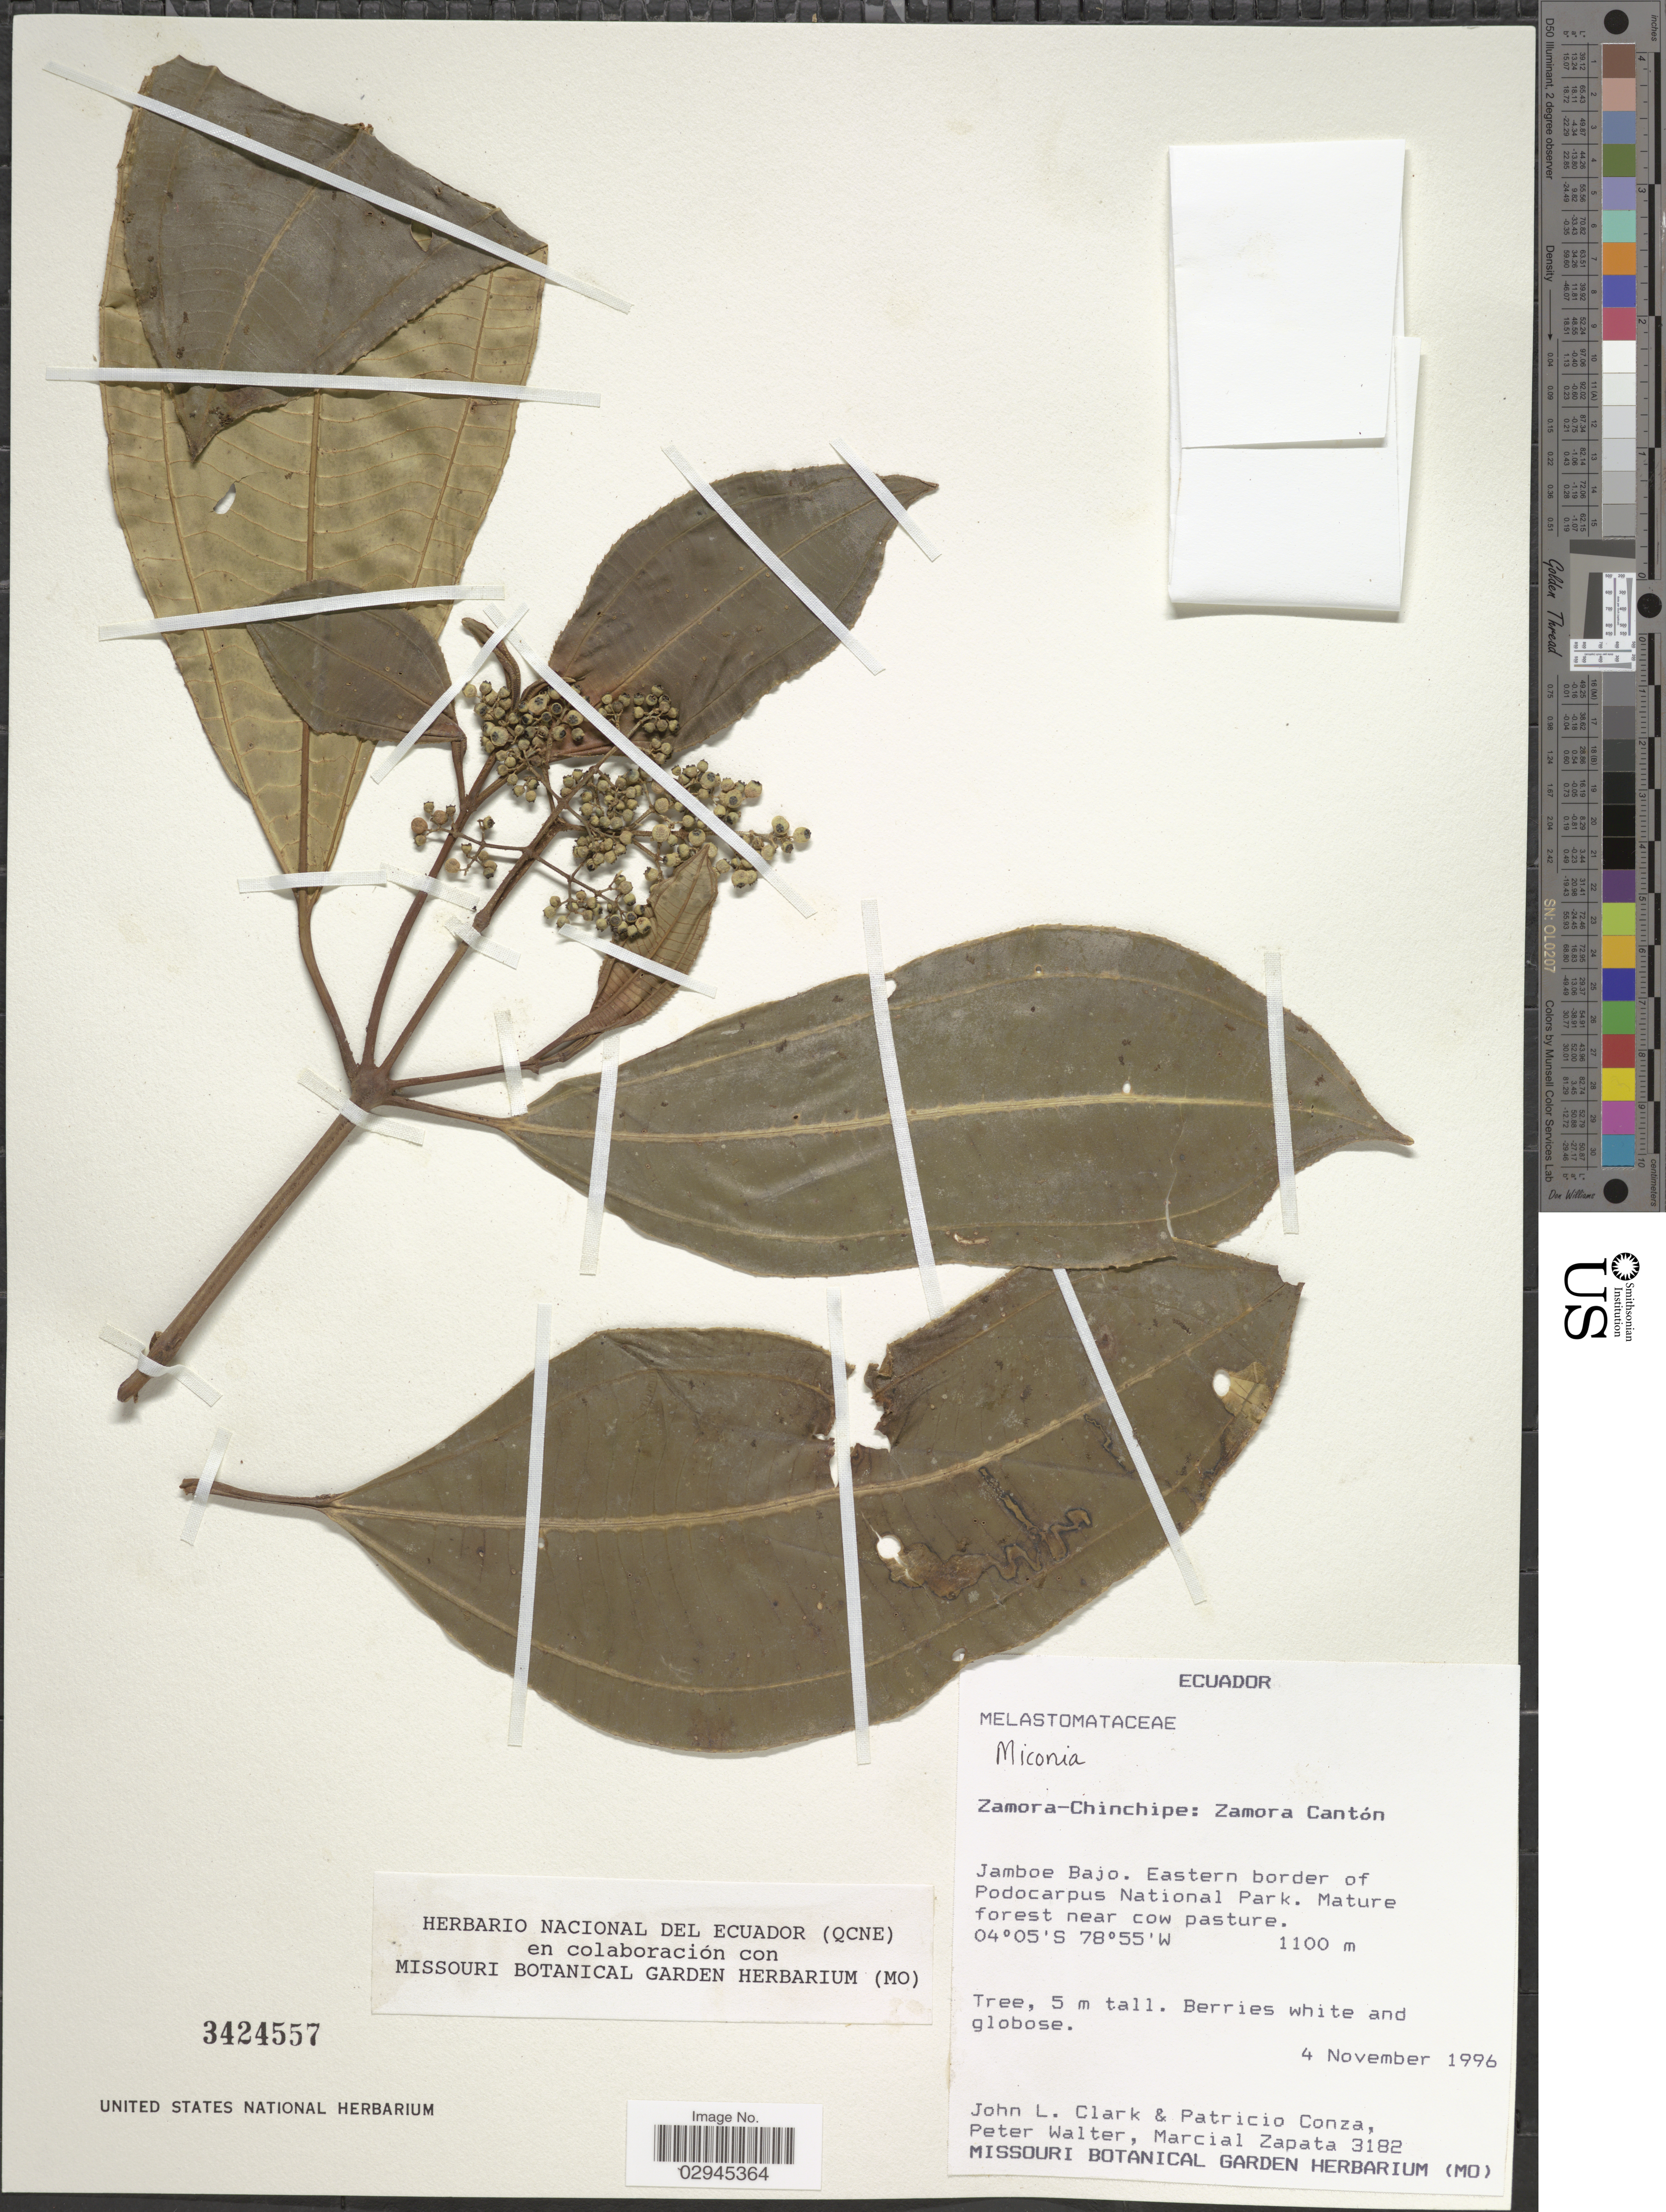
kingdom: Plantae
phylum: Tracheophyta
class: Magnoliopsida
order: Myrtales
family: Melastomataceae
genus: Miconia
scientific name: Miconia sp.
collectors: J. L. Clark, P. Conza, P. Walter & M. Zapata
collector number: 3182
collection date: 1996-11-04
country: Ecuador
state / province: Zamora-Chinchipe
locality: Zamora Cantón. Jamboe Bajo. Eastern border of Podocarpus National Park. Mature forest near cow pasture.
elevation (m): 1100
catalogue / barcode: US 3424557